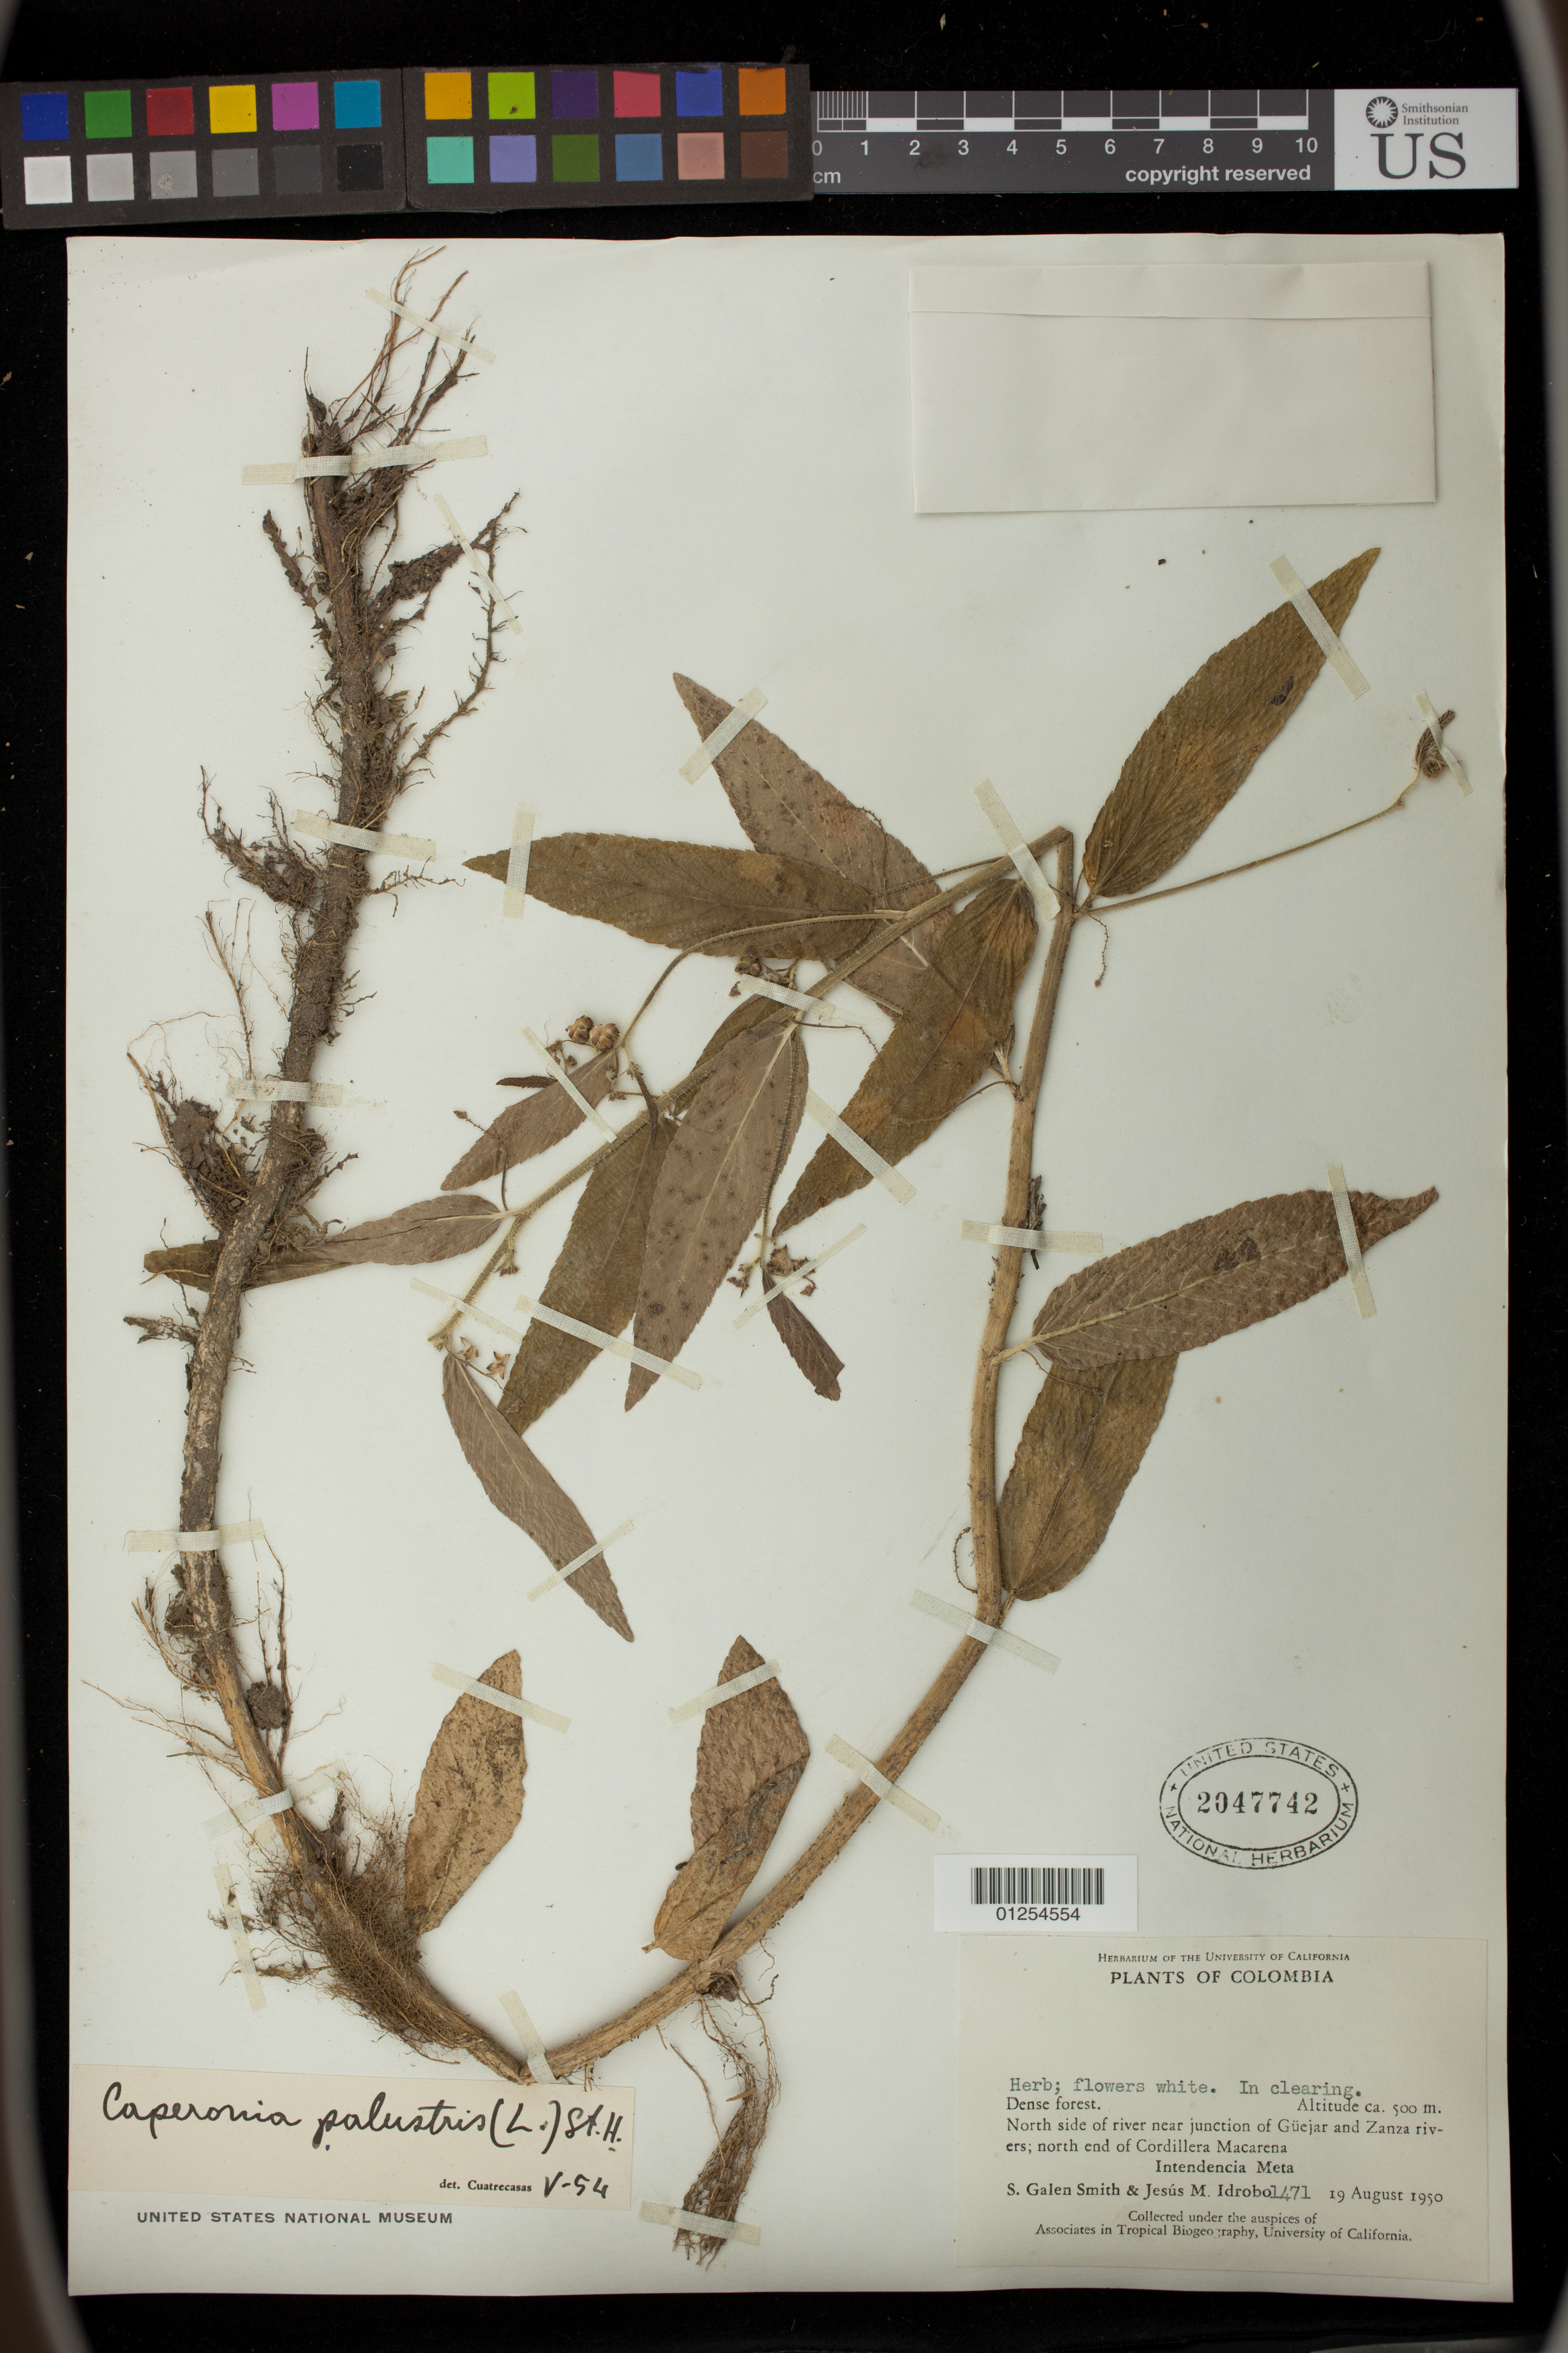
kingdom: Plantae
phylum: Tracheophyta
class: Magnoliopsida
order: Malpighiales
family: Euphorbiaceae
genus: Caperonia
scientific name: Caperonia neglecta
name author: G.L. Webster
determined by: Külkamp, Josimar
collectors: G. Smith & J. M. Idrobo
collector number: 1471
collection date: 1950-08-19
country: Colombia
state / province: Meta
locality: North side of river near junction of Guejar and Zanza rivers; north end of Cordillera Macarena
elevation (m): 500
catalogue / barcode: US 2047742